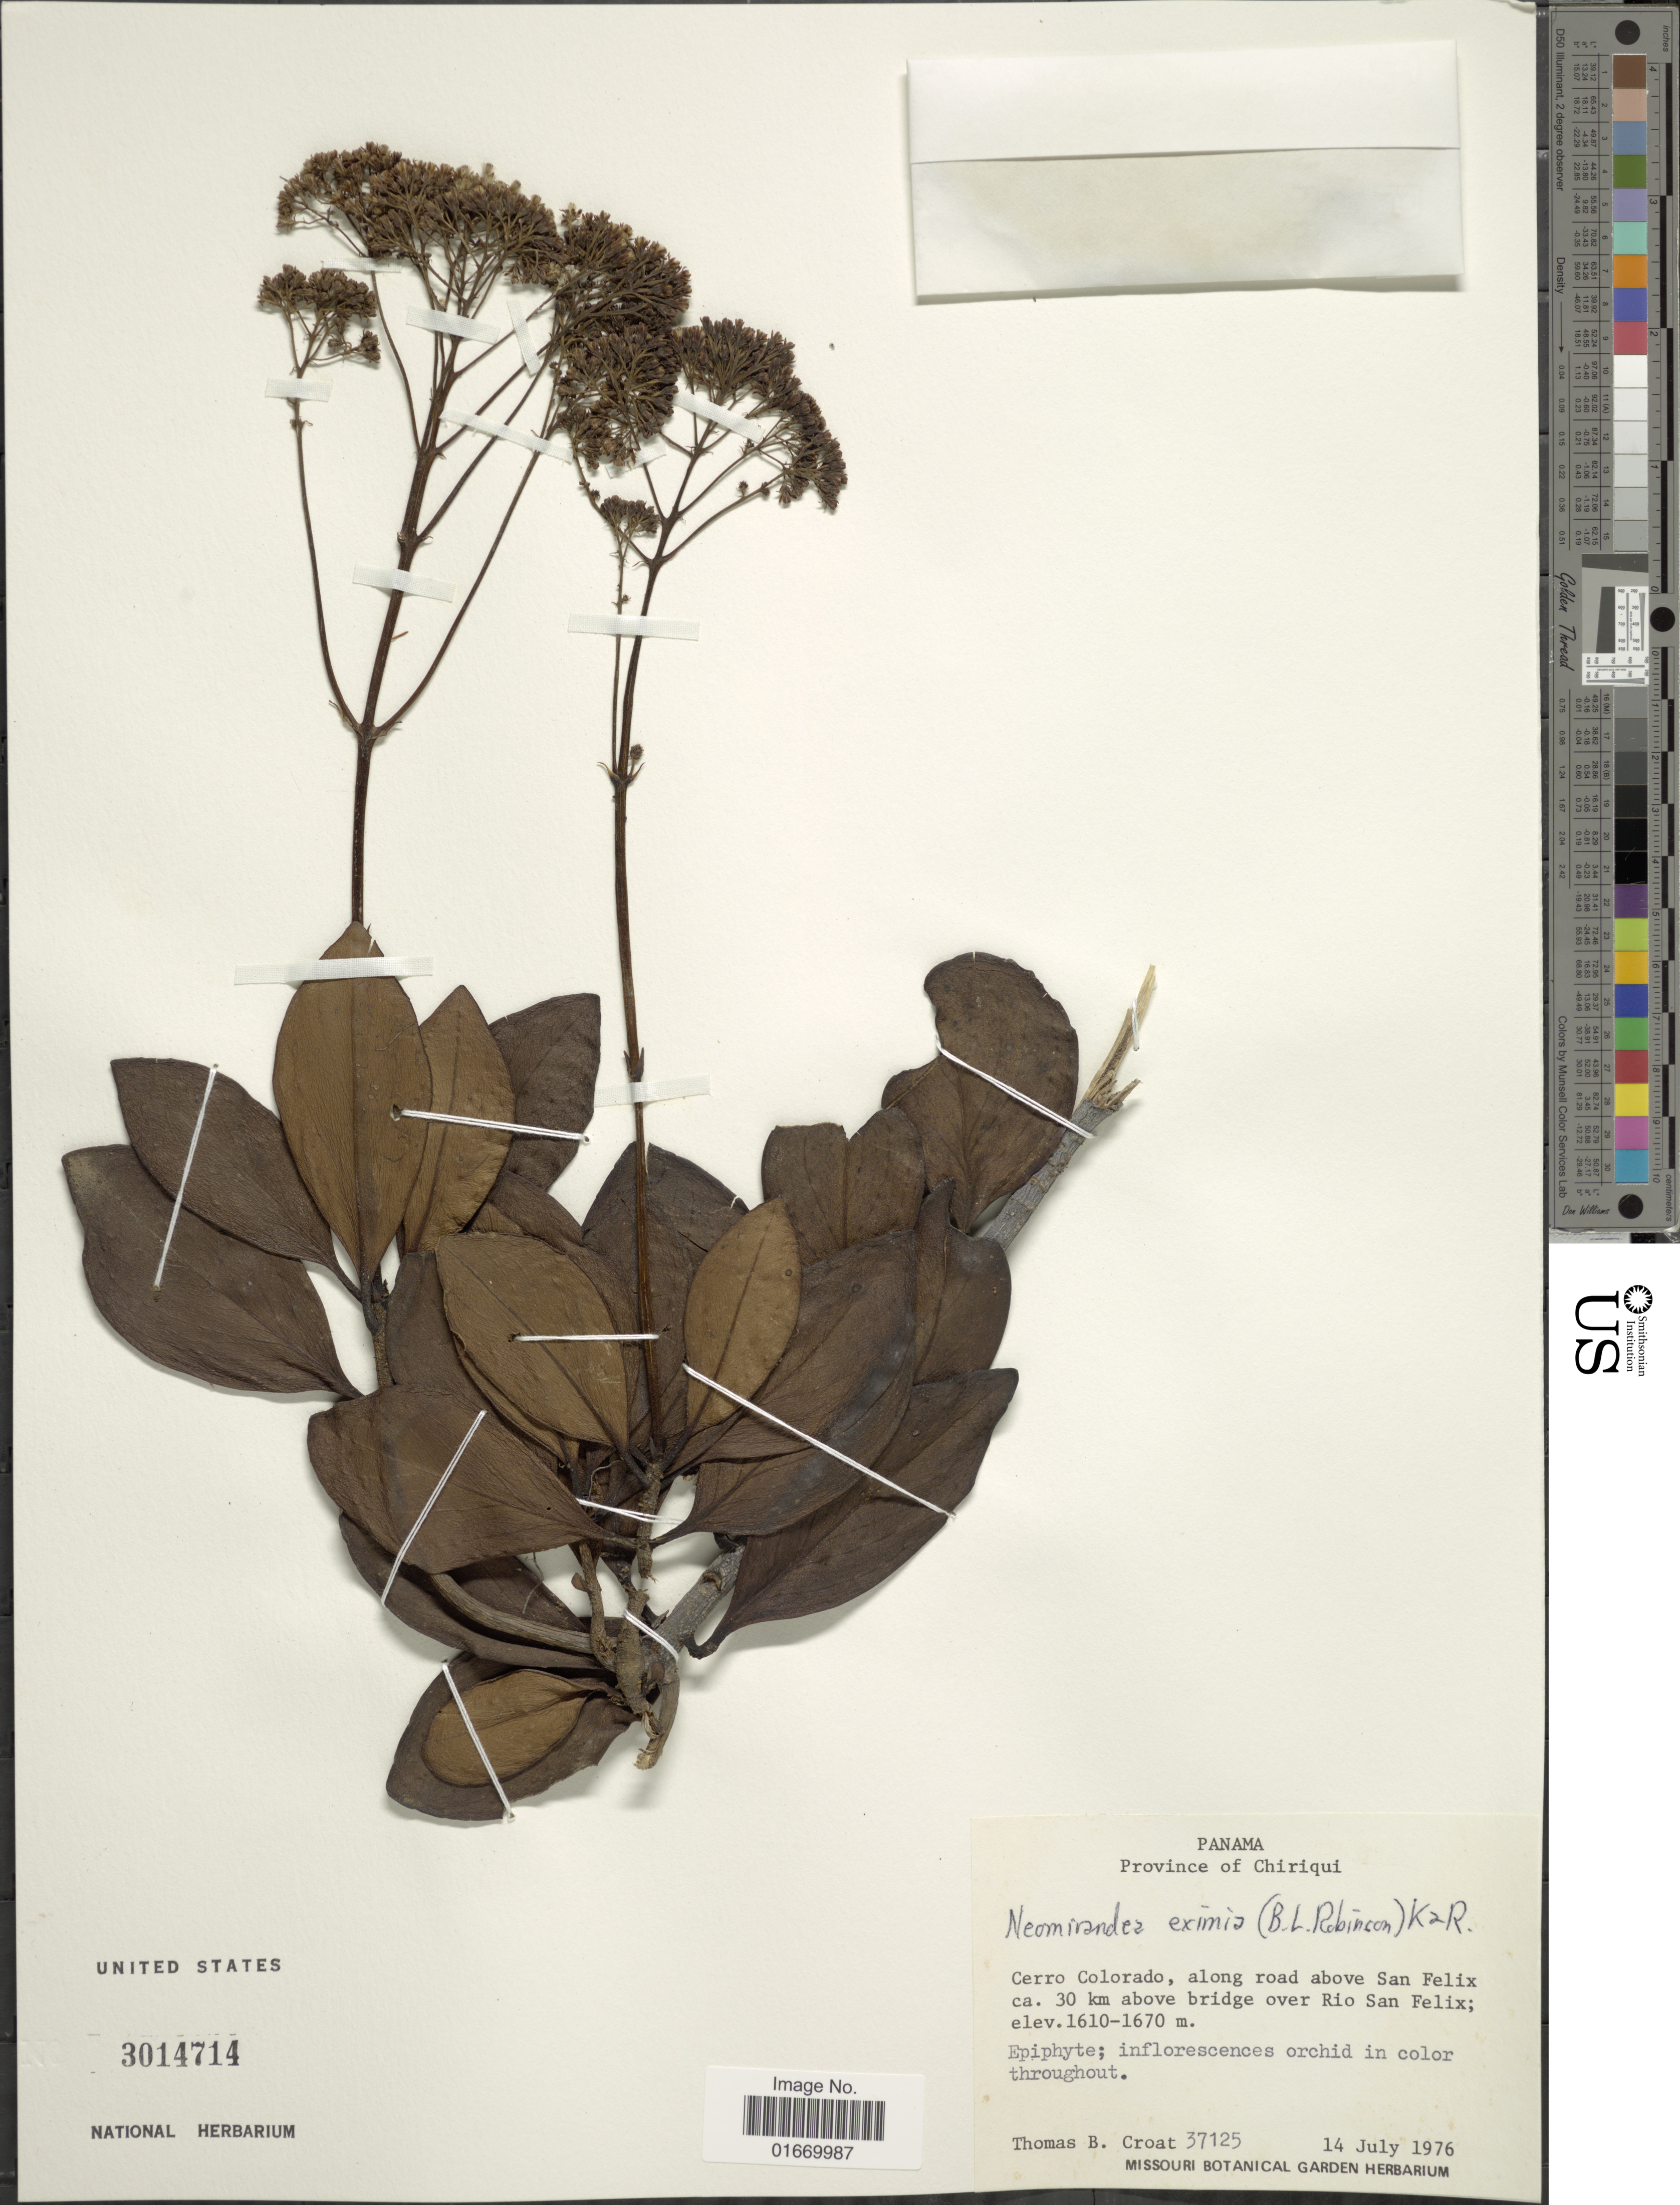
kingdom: Plantae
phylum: Tracheophyta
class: Magnoliopsida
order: Asterales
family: Asteraceae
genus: Neomirandea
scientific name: Neomirandea eximia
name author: (B.L. Rob.) R.M. King & H. Rob.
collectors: T. B. Croat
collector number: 37125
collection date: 1976-07-14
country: Panama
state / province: Chiriqui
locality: Cerro Colorado, along road above San Felix ca 30 km above bridge over Rio San Felix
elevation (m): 1610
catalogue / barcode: US 3014714